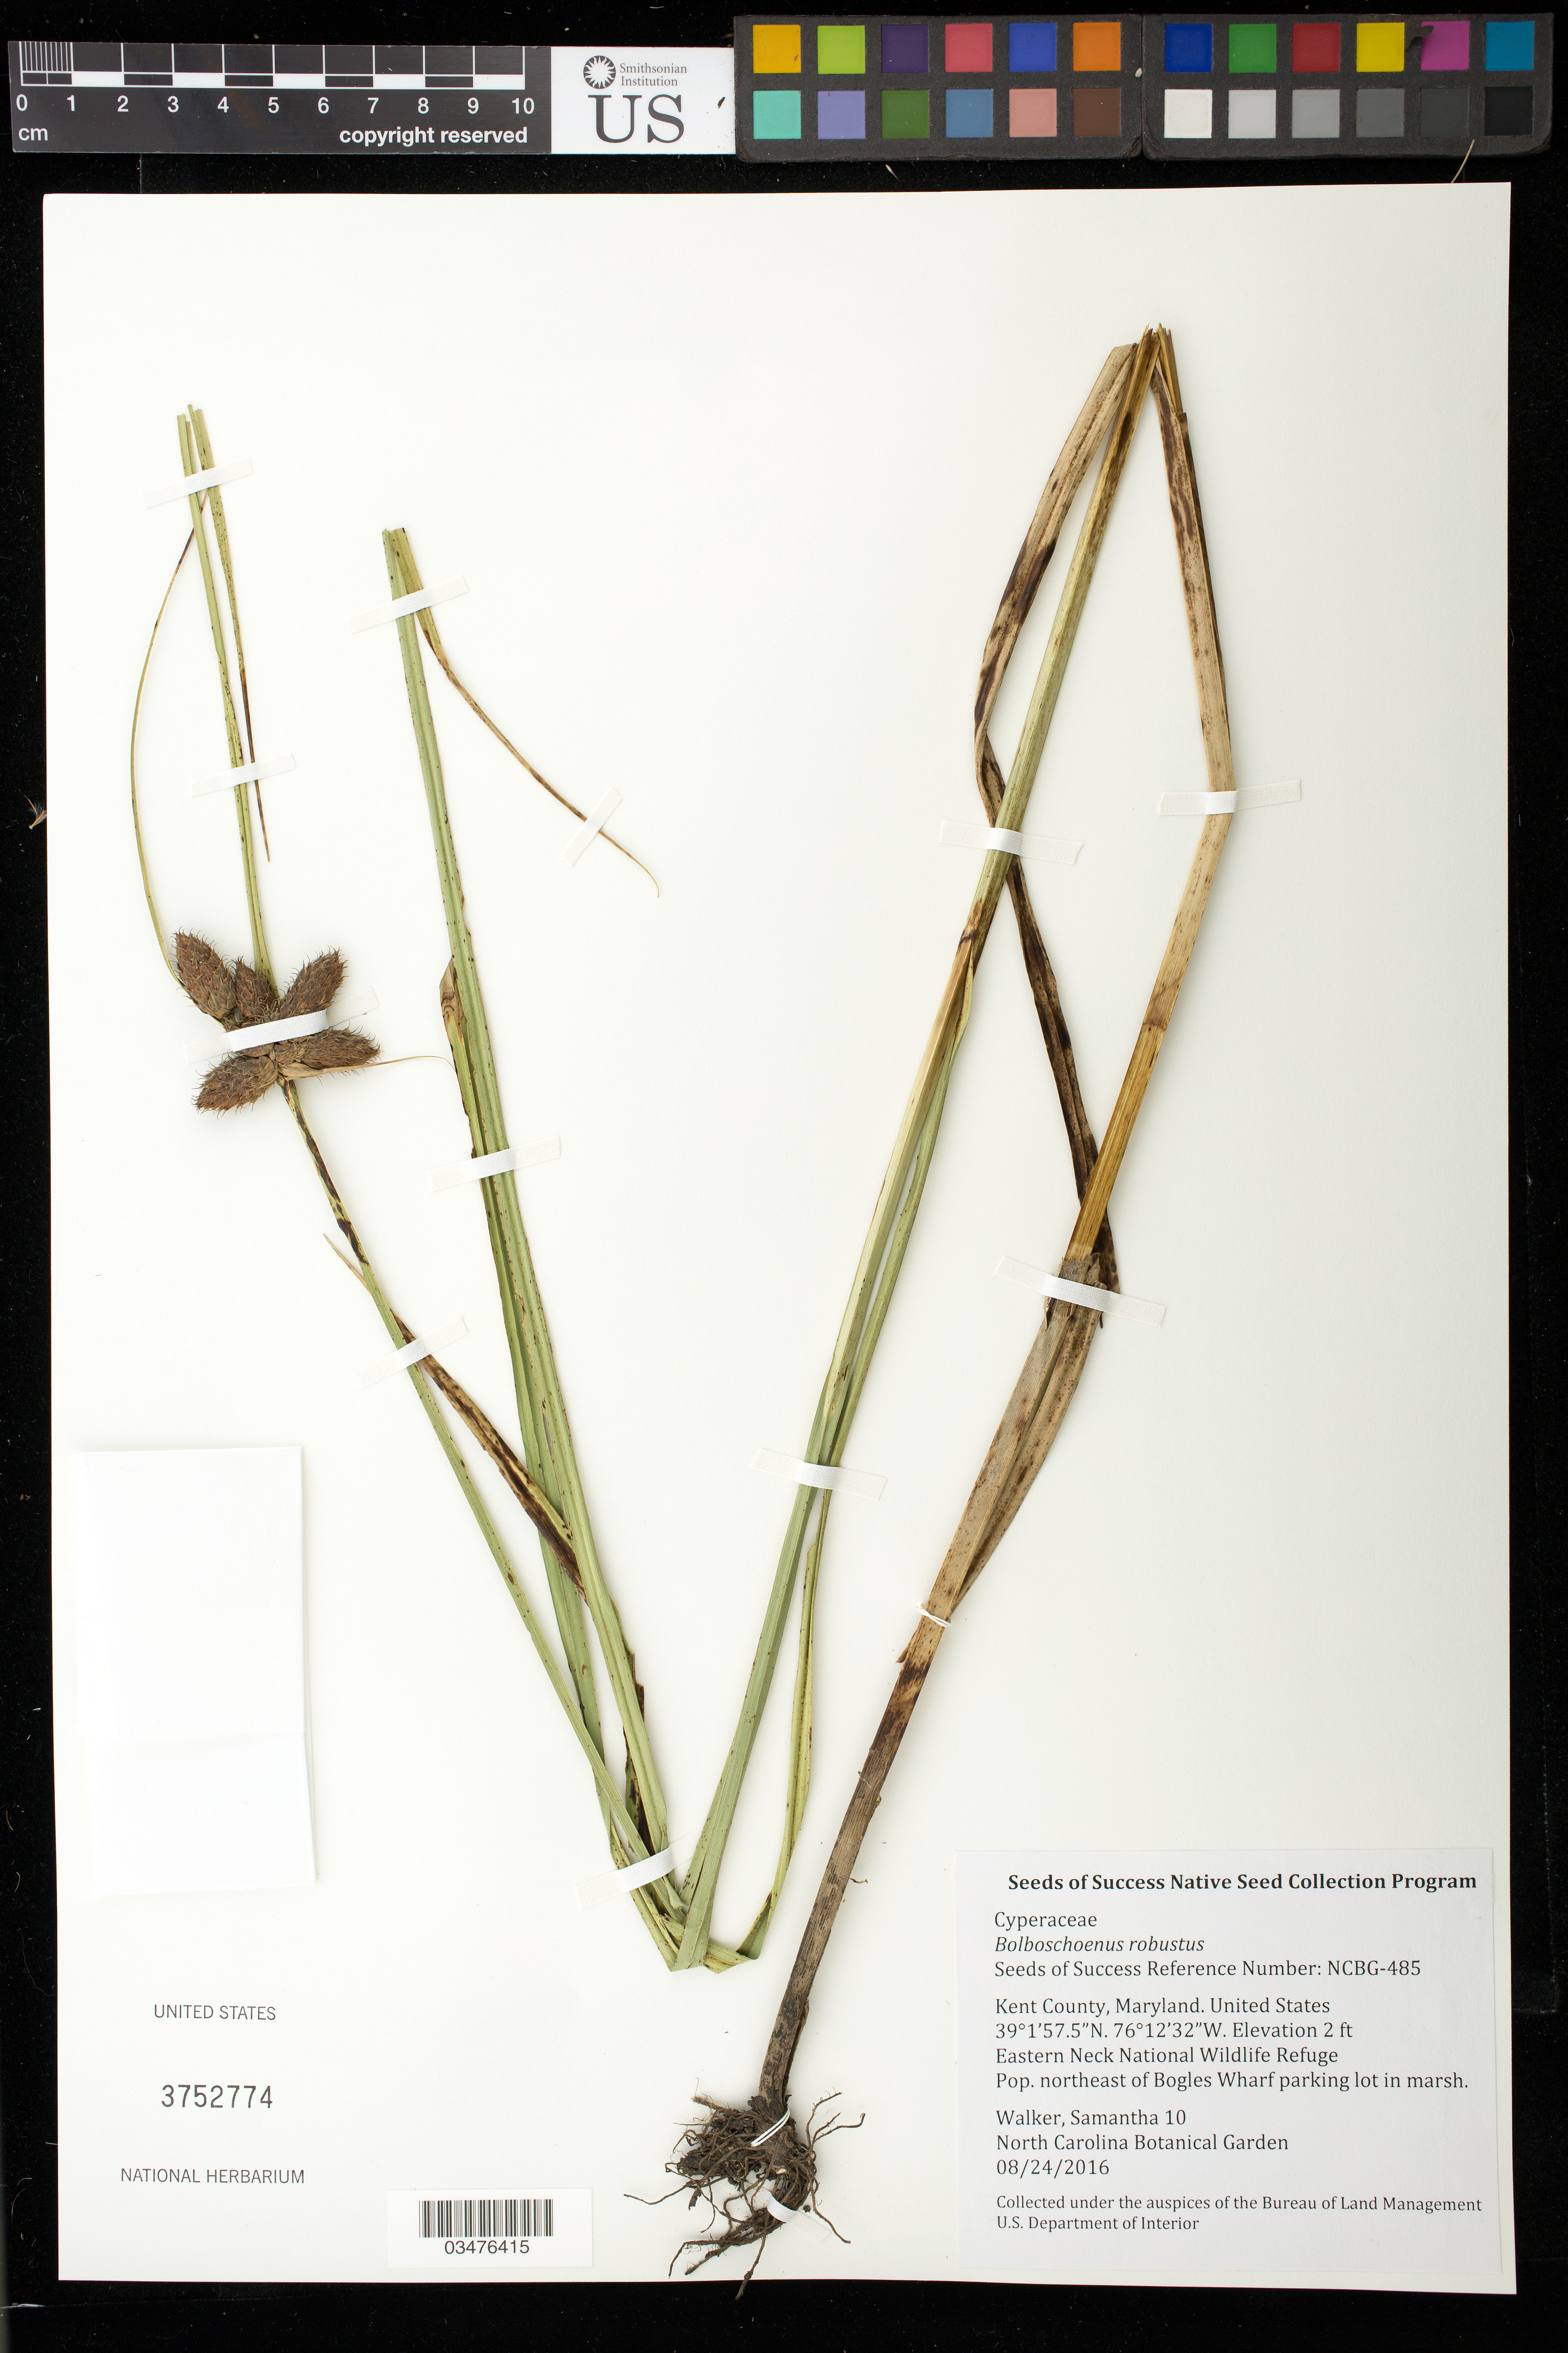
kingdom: Plantae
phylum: Tracheophyta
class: Liliopsida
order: Poales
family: Cyperaceae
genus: Bolboschoenus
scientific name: Bolboschoenus robustus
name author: (Pursh) Soják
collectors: S. Walker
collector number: NCBG-485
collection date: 2016-08-24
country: United States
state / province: Maryland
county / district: Kent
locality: Eastern Neck National Wildlife Refuge, Bogles Wharf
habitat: Tidal salt marsh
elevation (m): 1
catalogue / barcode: US 3752774